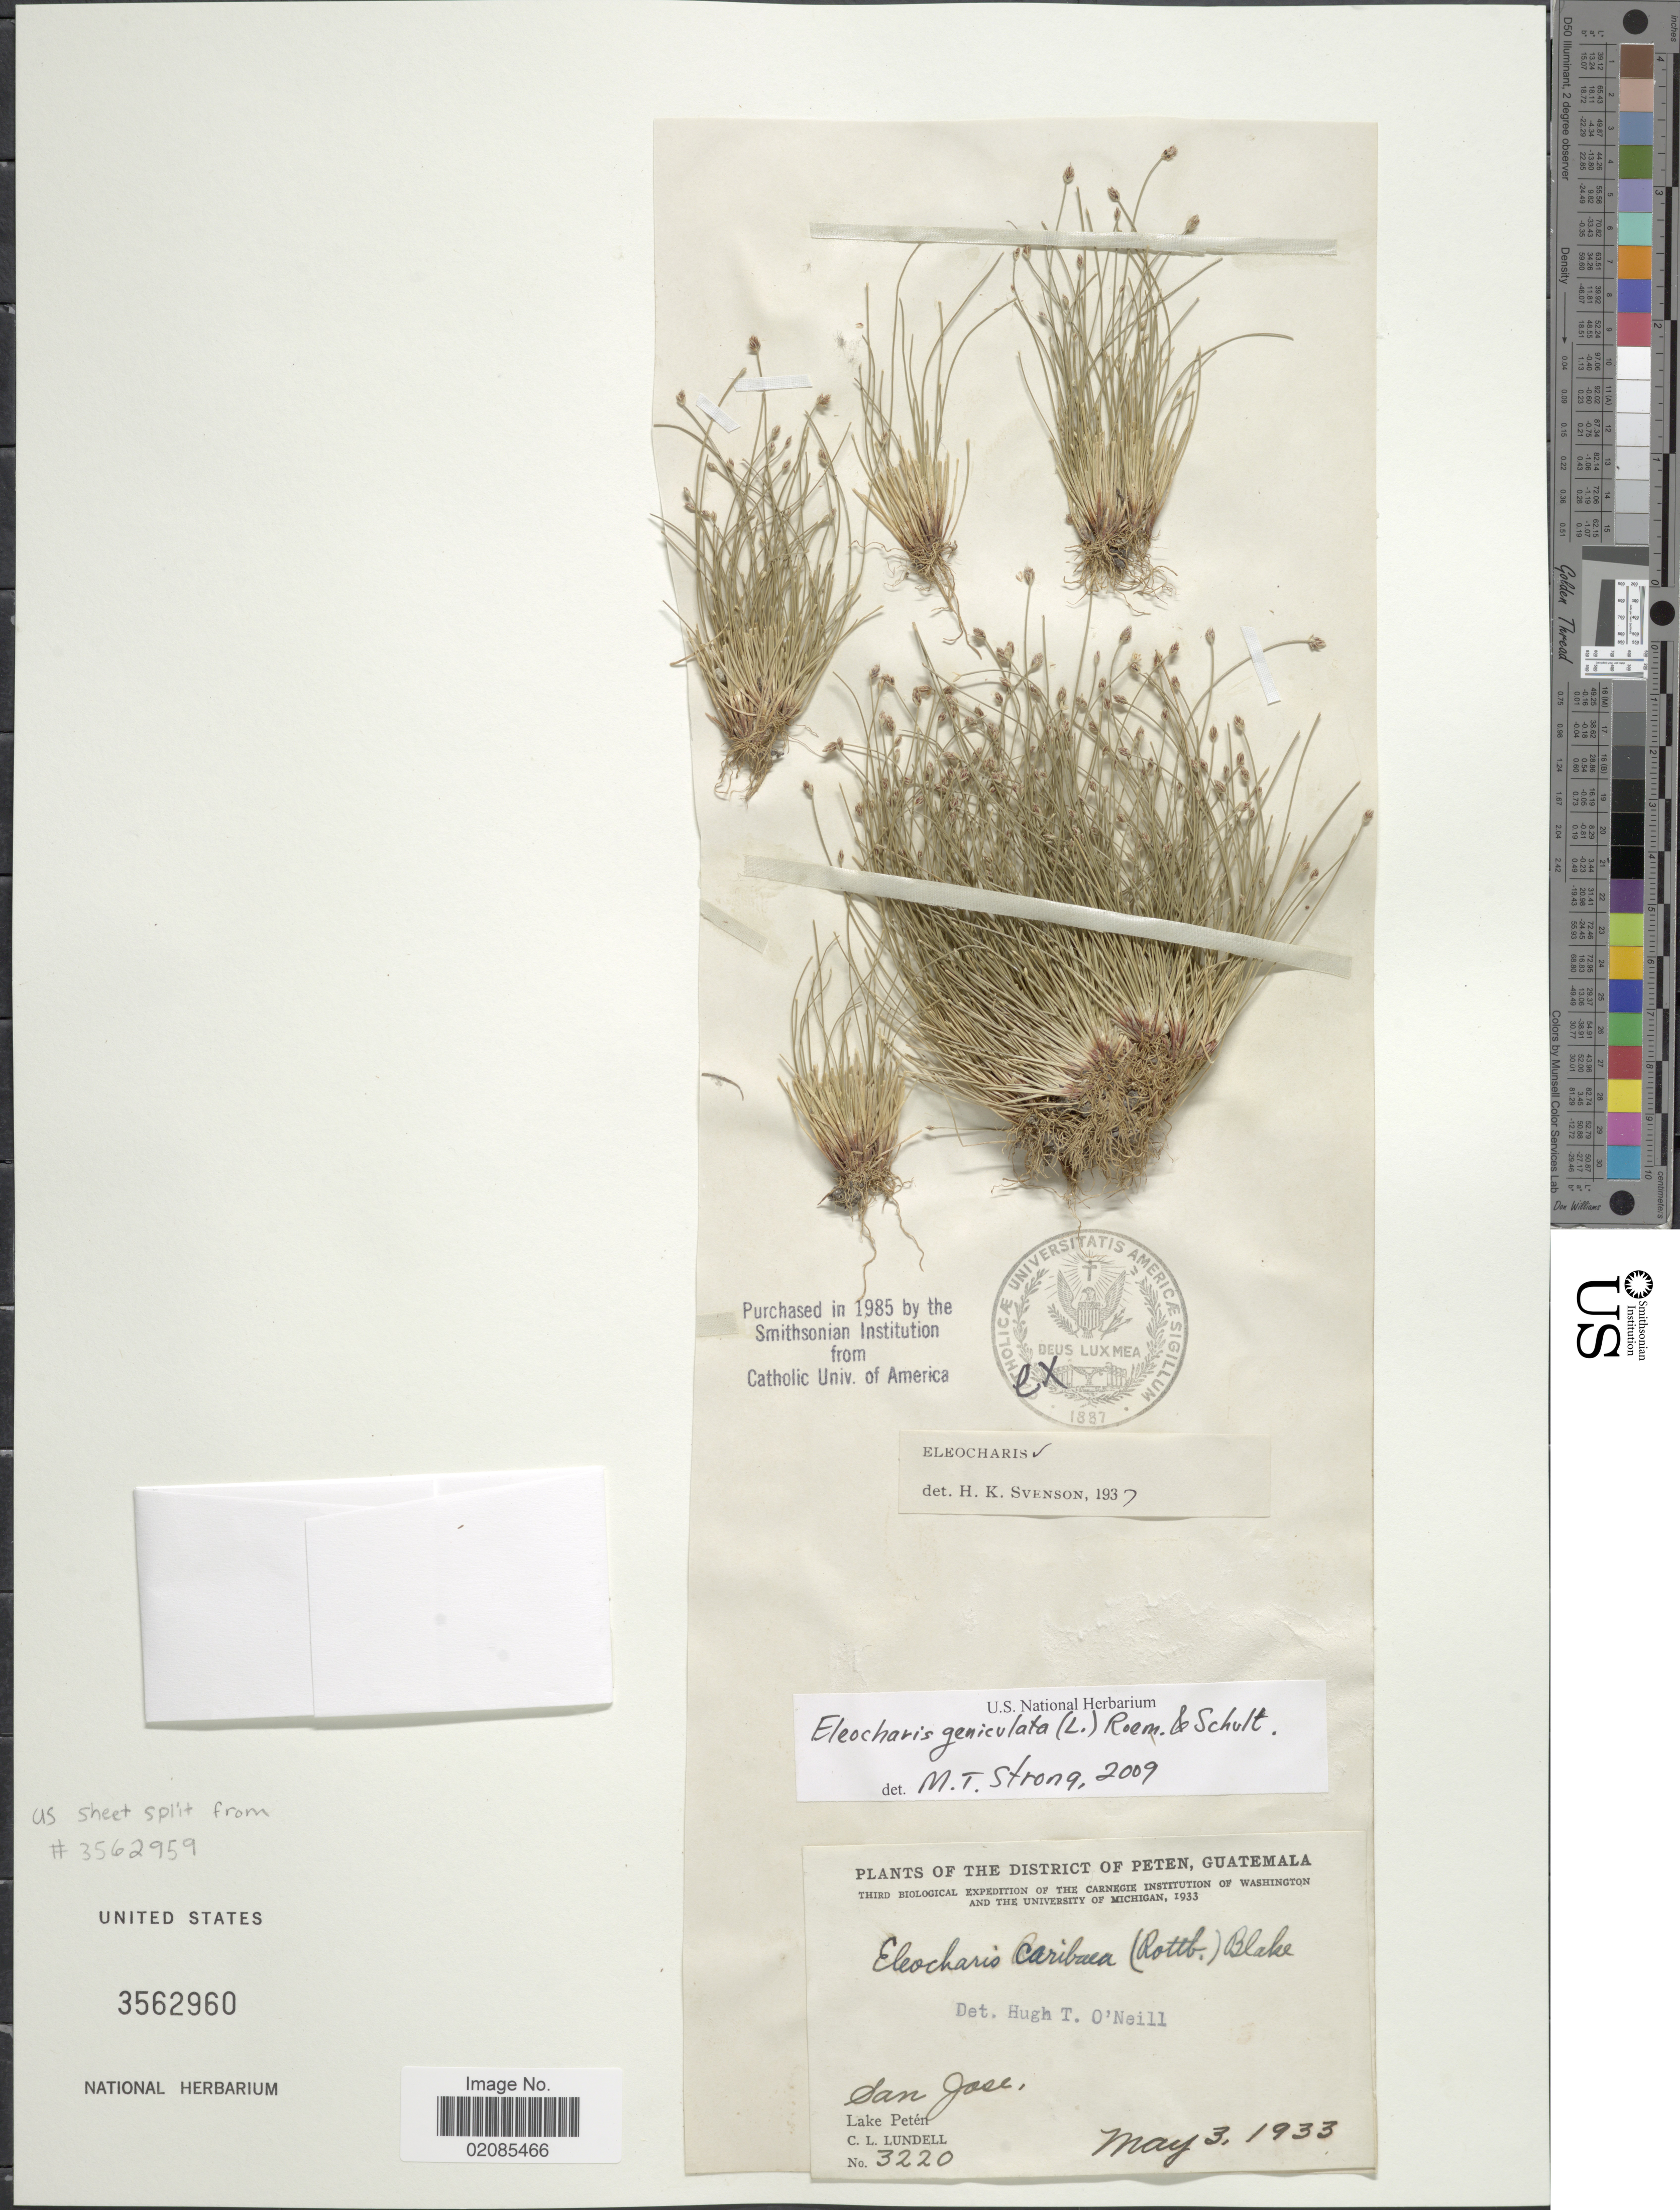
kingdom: Plantae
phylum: Tracheophyta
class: Liliopsida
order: Poales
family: Cyperaceae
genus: Eleocharis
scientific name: Eleocharis geniculata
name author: (L.) Roem. & Schult.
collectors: C. L. Lundell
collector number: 3220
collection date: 1933-05-03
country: Guatemala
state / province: El Petén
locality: San Jose, Lake Peten.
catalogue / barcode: US 3562960